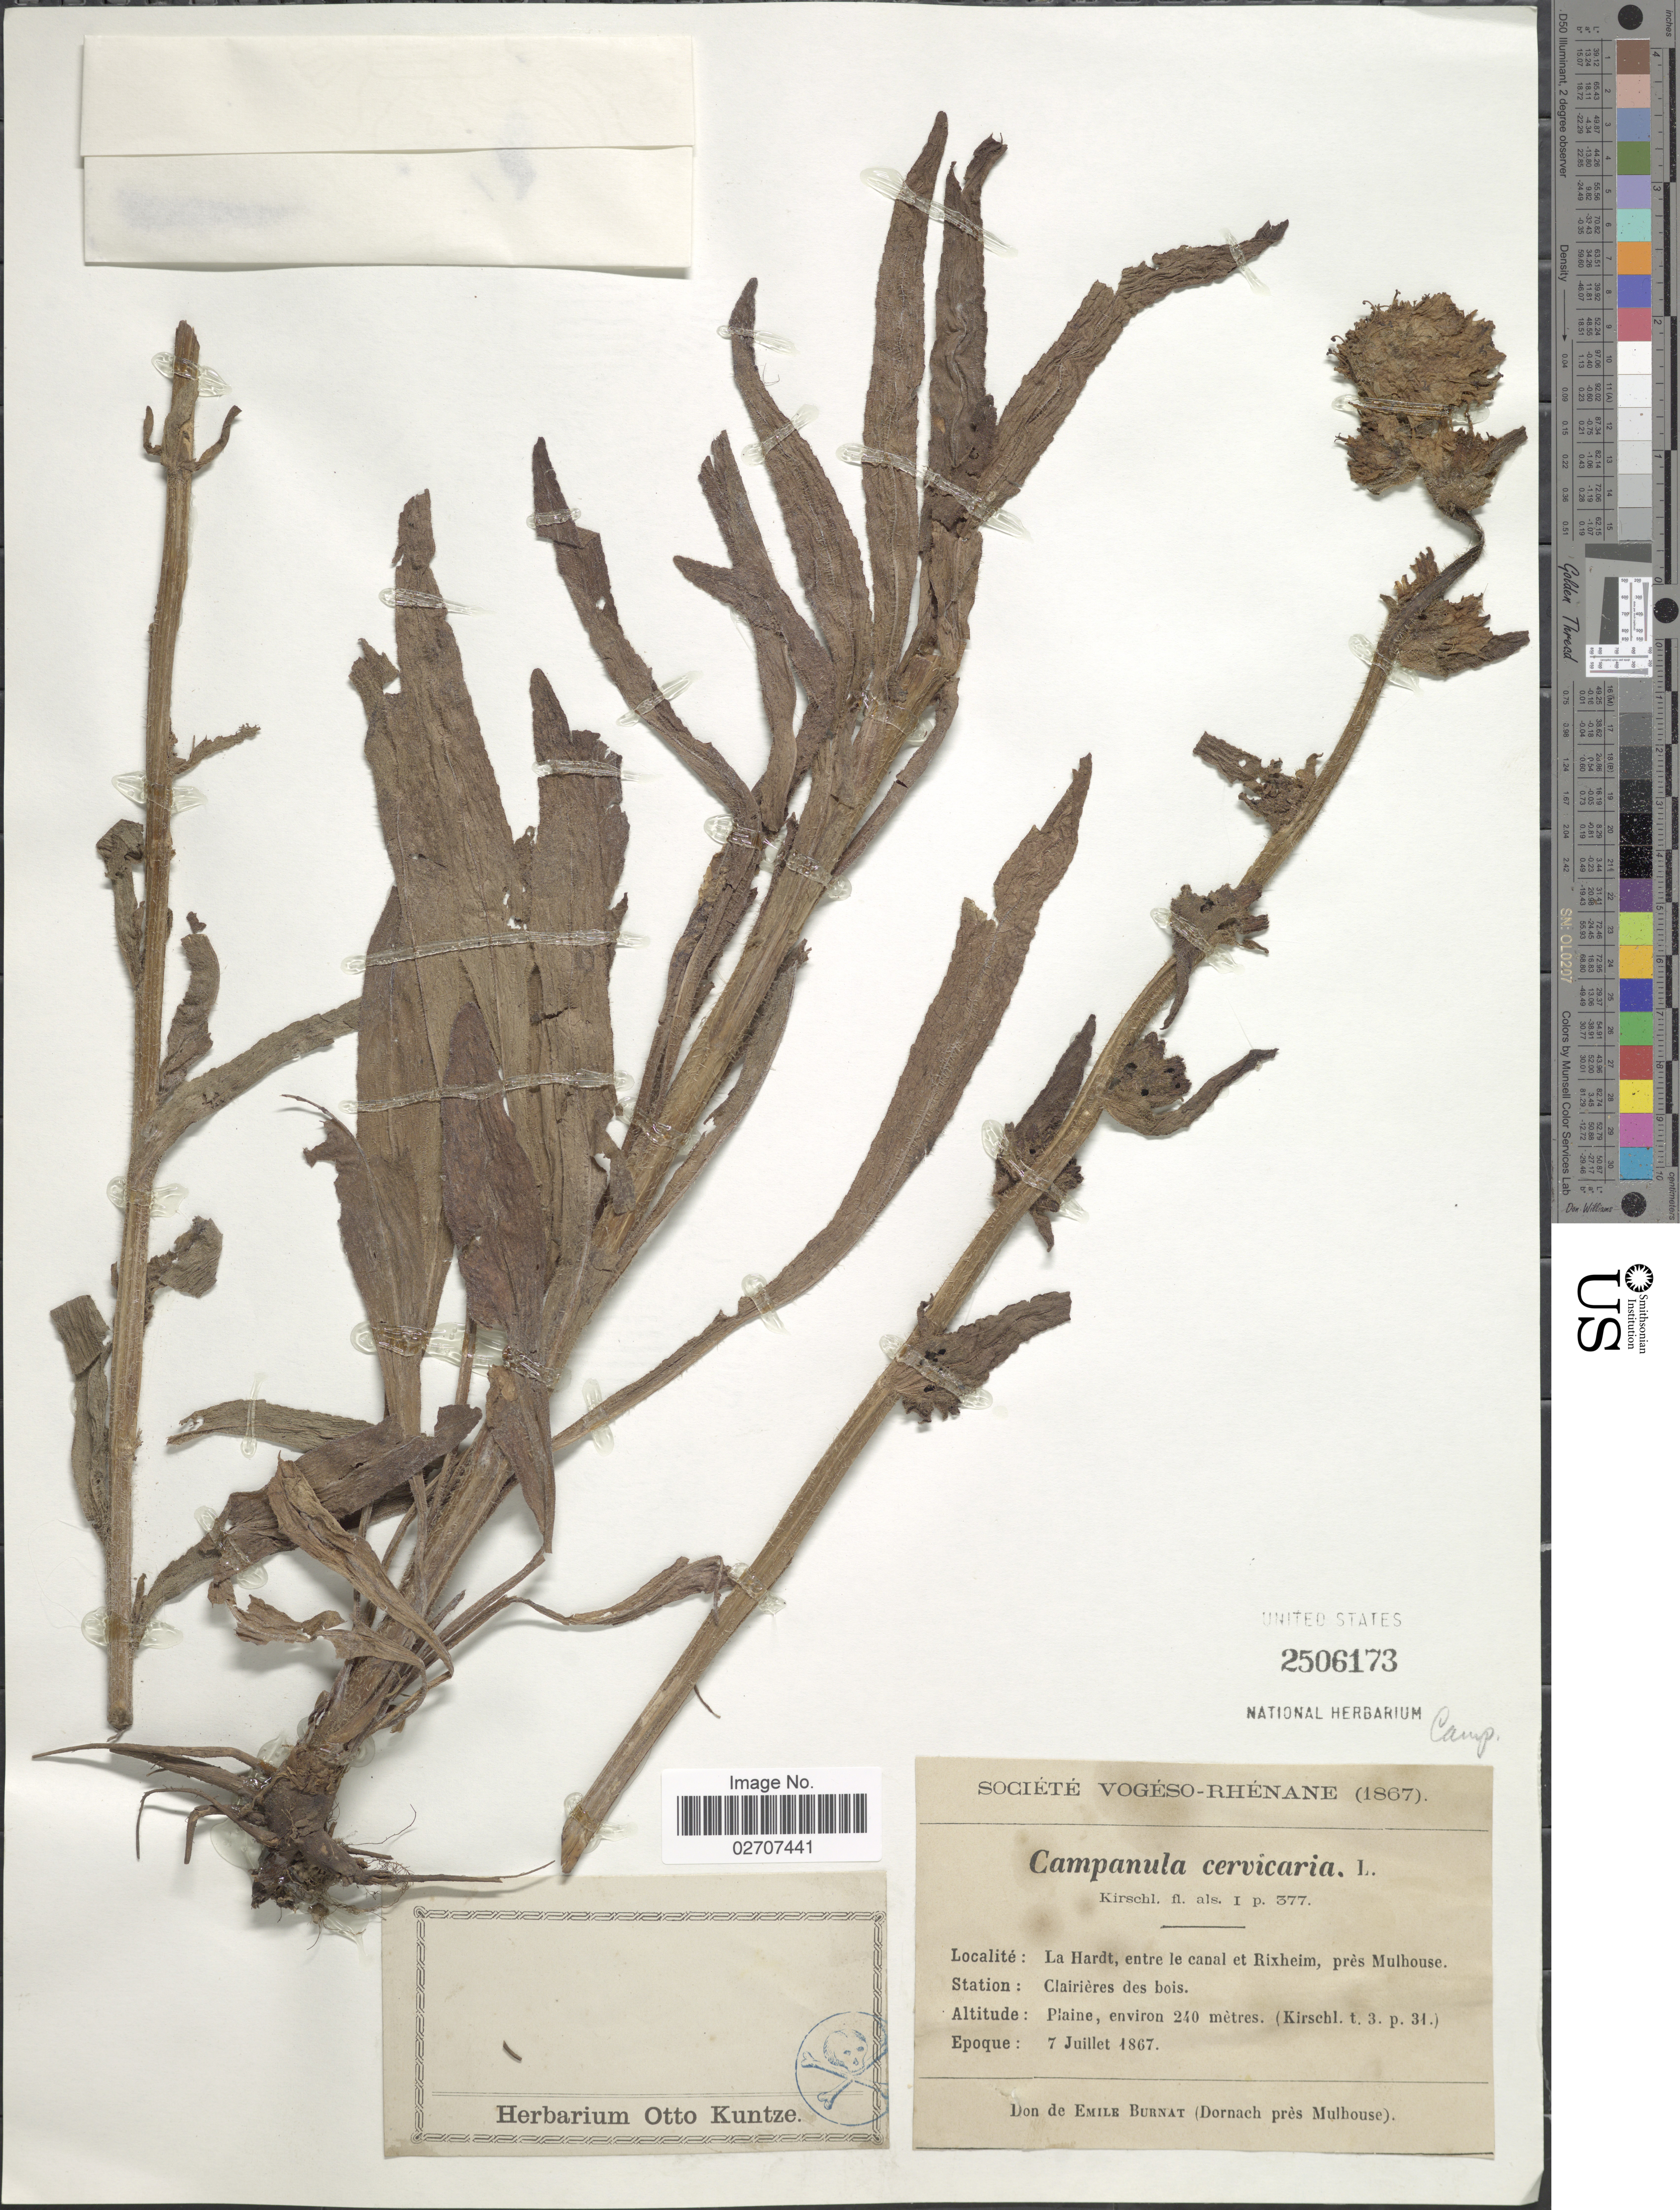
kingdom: Plantae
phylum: Tracheophyta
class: Magnoliopsida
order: Asterales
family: Campanulaceae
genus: Campanula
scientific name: Campanula cervicaria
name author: L.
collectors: E. Burnat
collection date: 1867-07-07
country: France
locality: La Hardt, entre la canal et Rixheim, pres Mulhouse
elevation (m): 240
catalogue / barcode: US 2506173